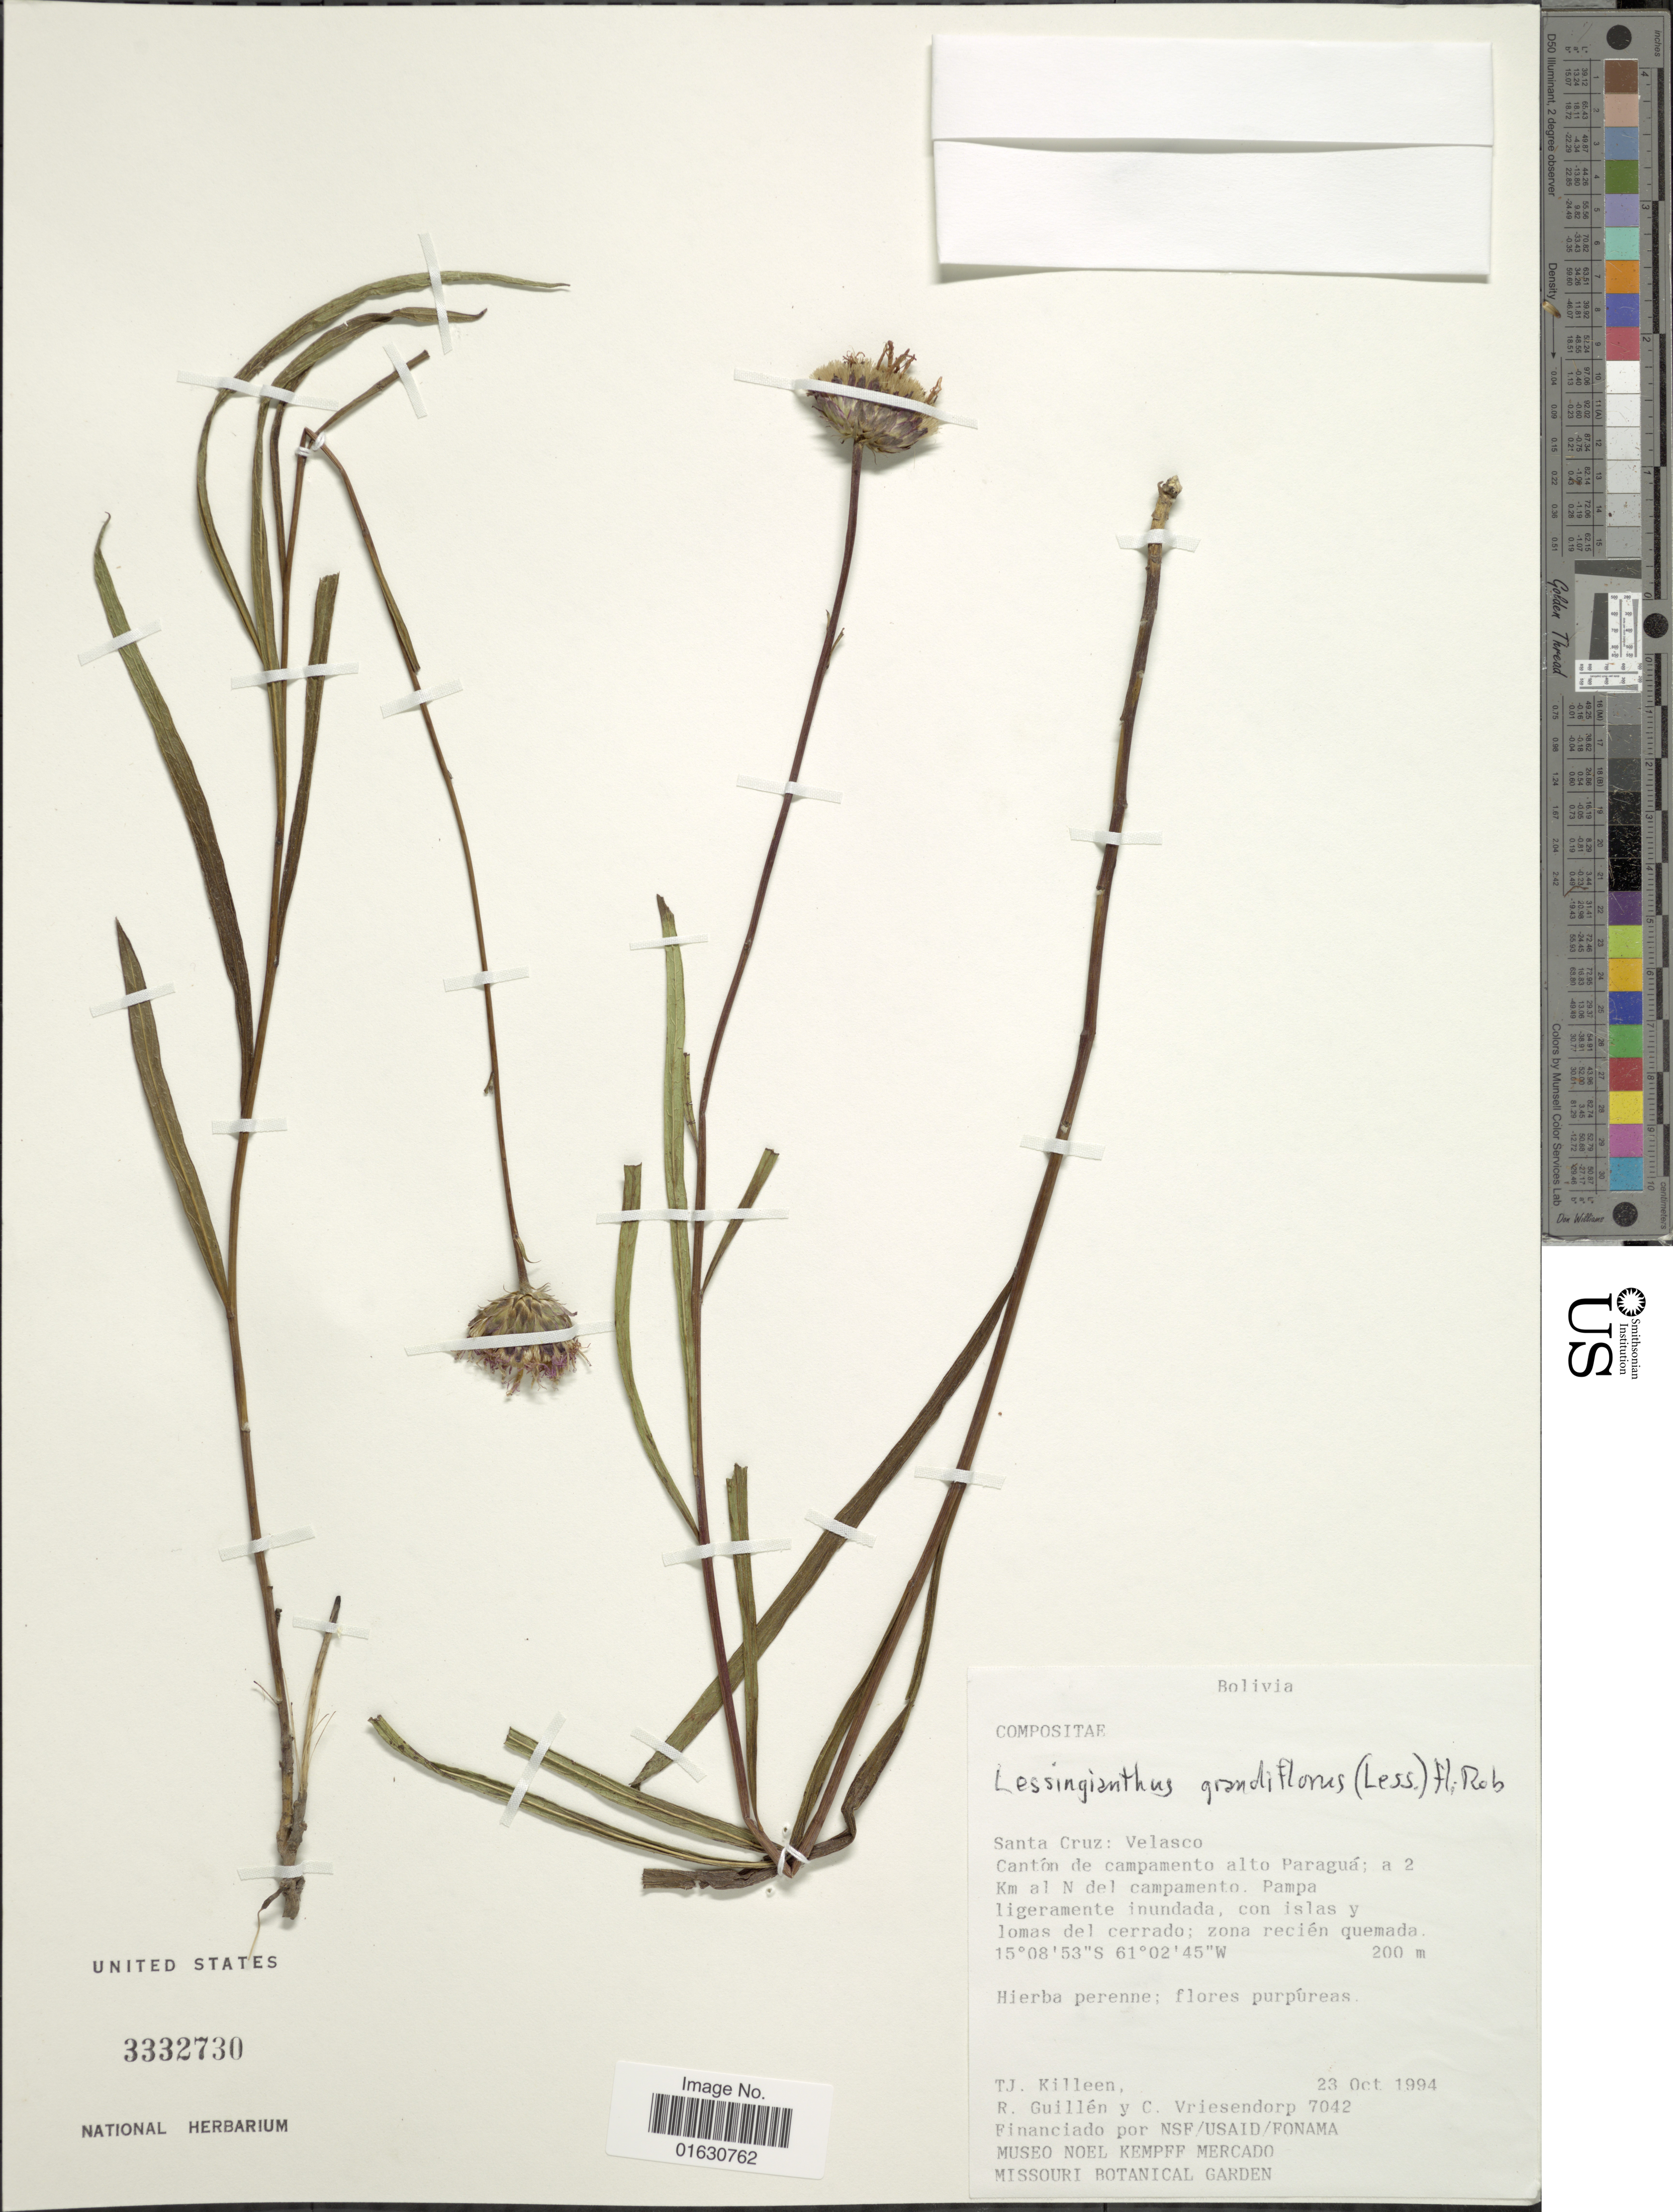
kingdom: Plantae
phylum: Tracheophyta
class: Magnoliopsida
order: Asterales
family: Asteraceae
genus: Lessingianthus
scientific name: Lessingianthus grandiflorus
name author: (Less.) H. Rob.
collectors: T. J. Killeen, R. Guillen & C. Vriesendorp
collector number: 7042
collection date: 1994-10-23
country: Bolivia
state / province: Santa Cruz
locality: Velasco, Cantón de campamento alto Paraguá; a 2 Km al N del campamento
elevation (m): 200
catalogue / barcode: US 3332730